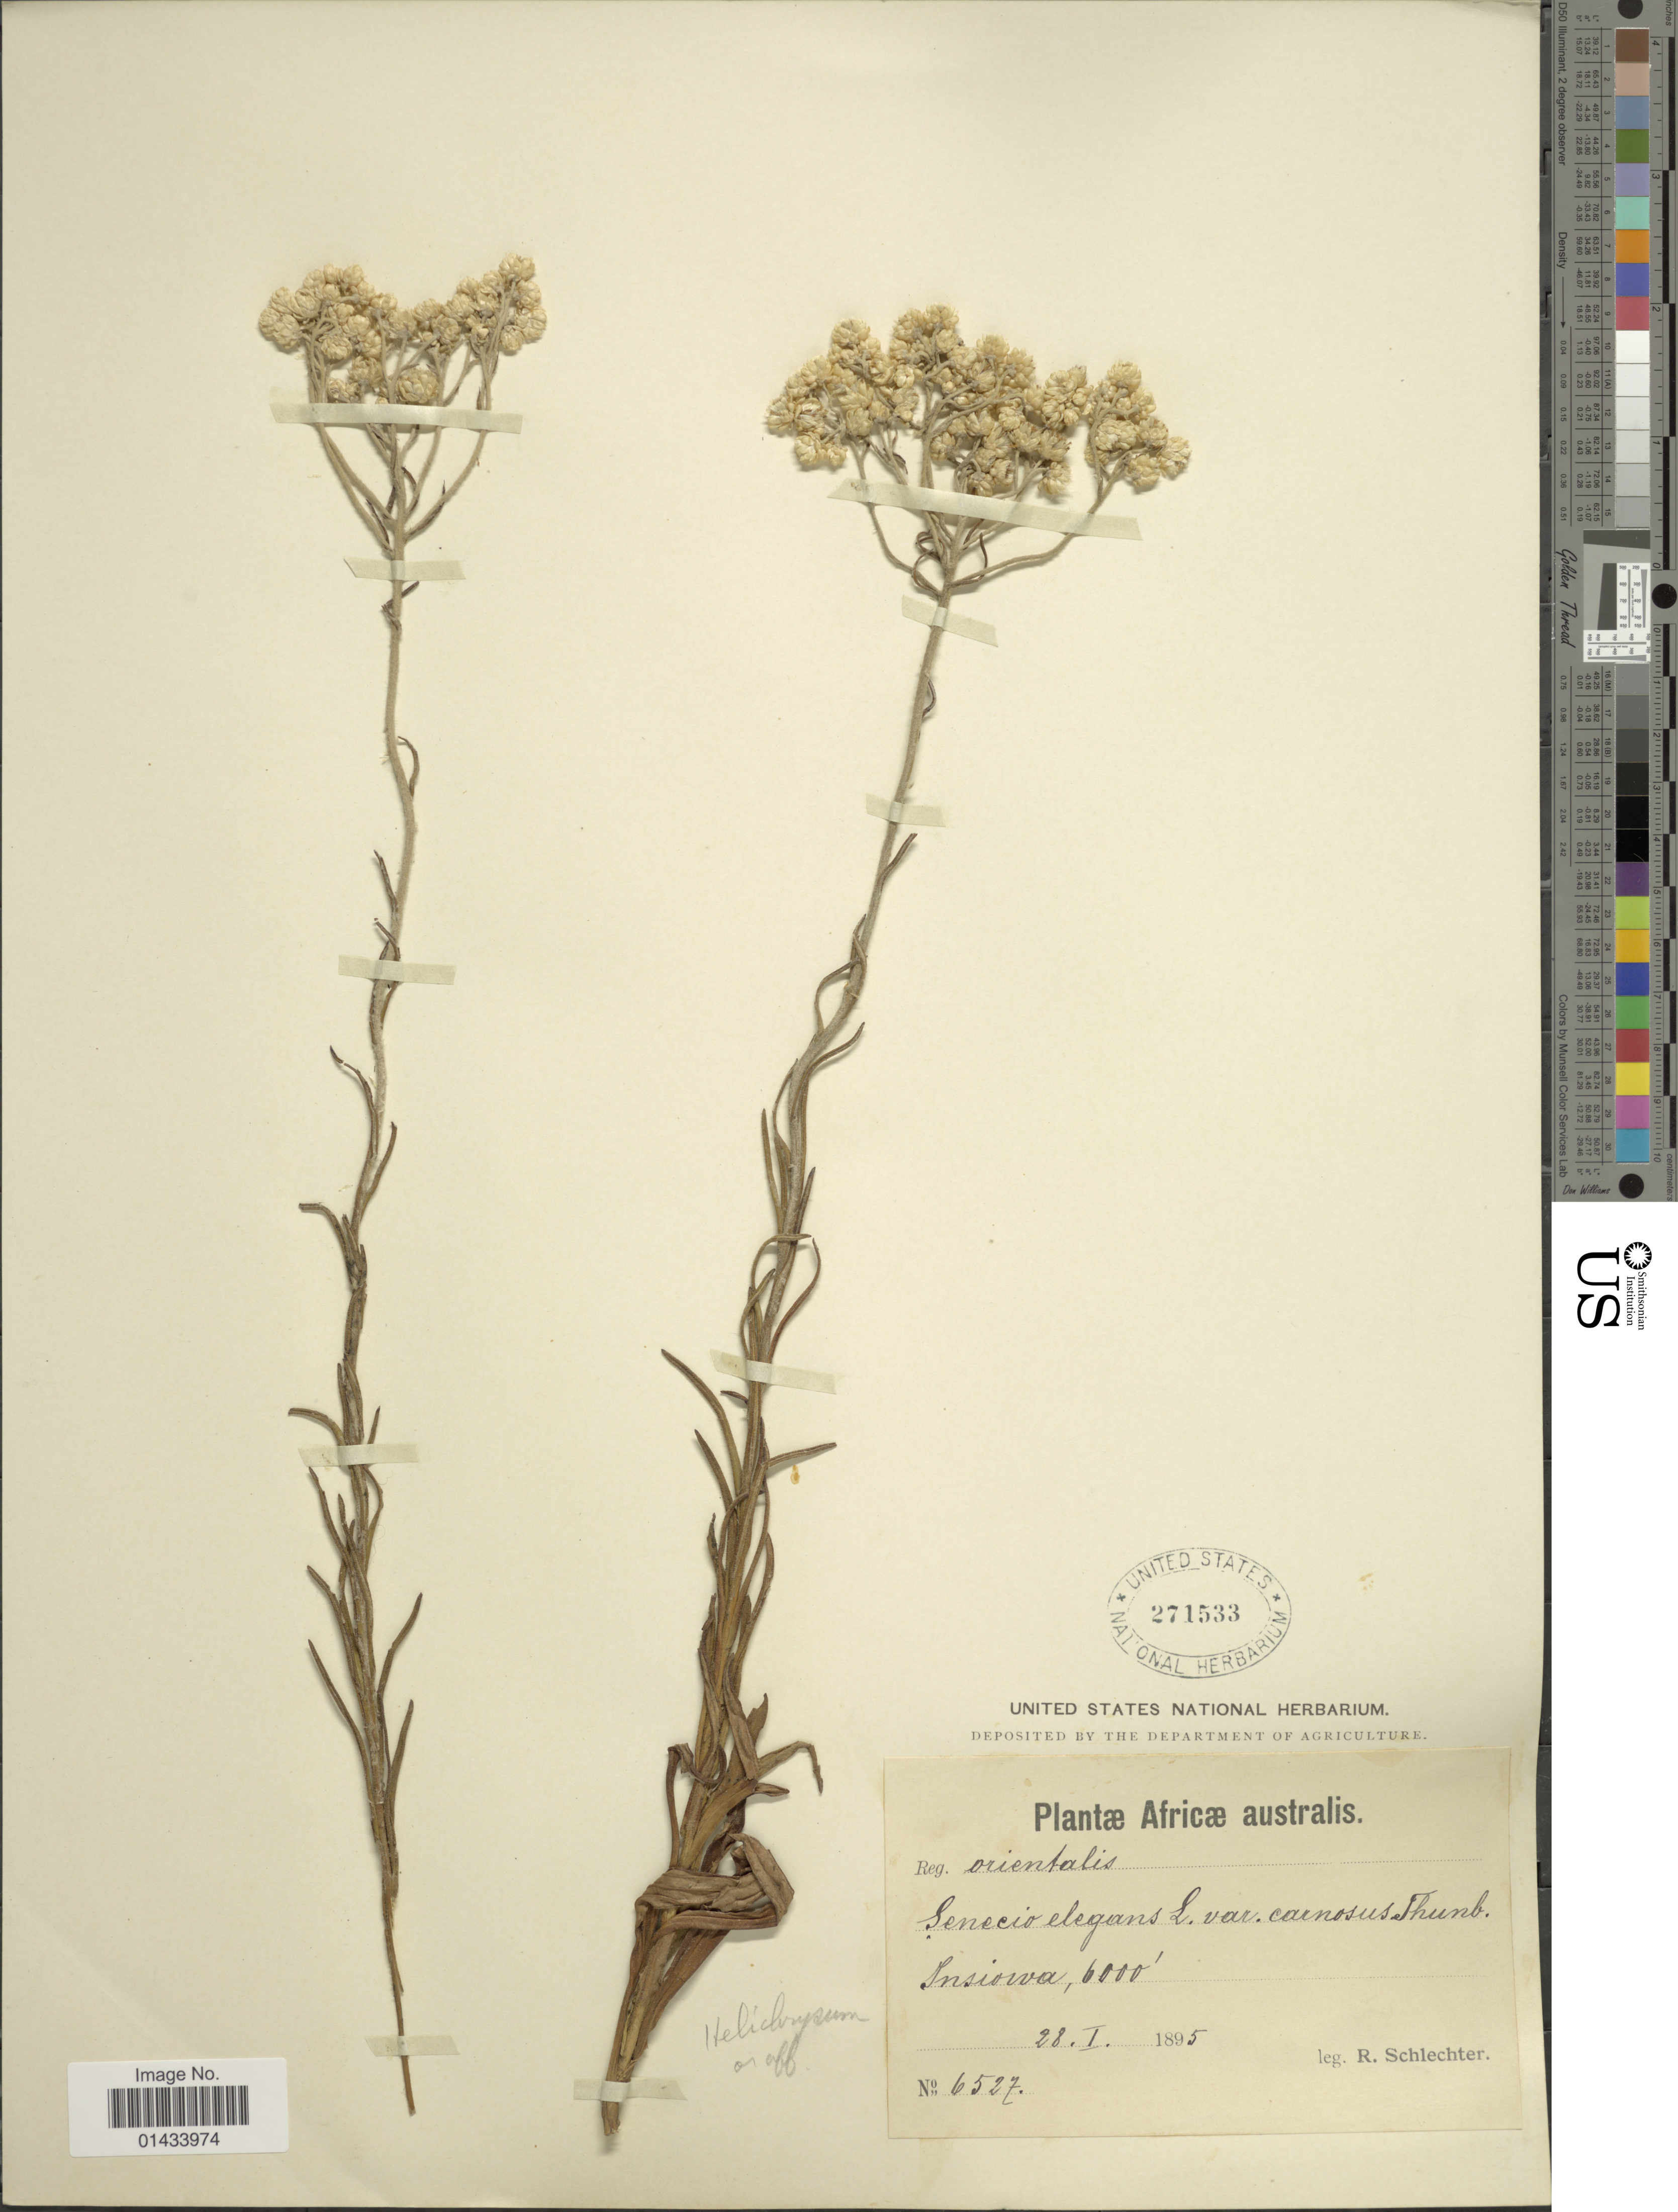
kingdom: Plantae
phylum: Tracheophyta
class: Magnoliopsida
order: Asterales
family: Asteraceae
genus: Helichrysum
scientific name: Helichrysum sp.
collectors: F. R. R. Schlechter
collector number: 6527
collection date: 1895-01-28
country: South Africa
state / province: Eastern Cape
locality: Africae australis,Reg. orientalis, Insiowa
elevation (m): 1829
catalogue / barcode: US 271533